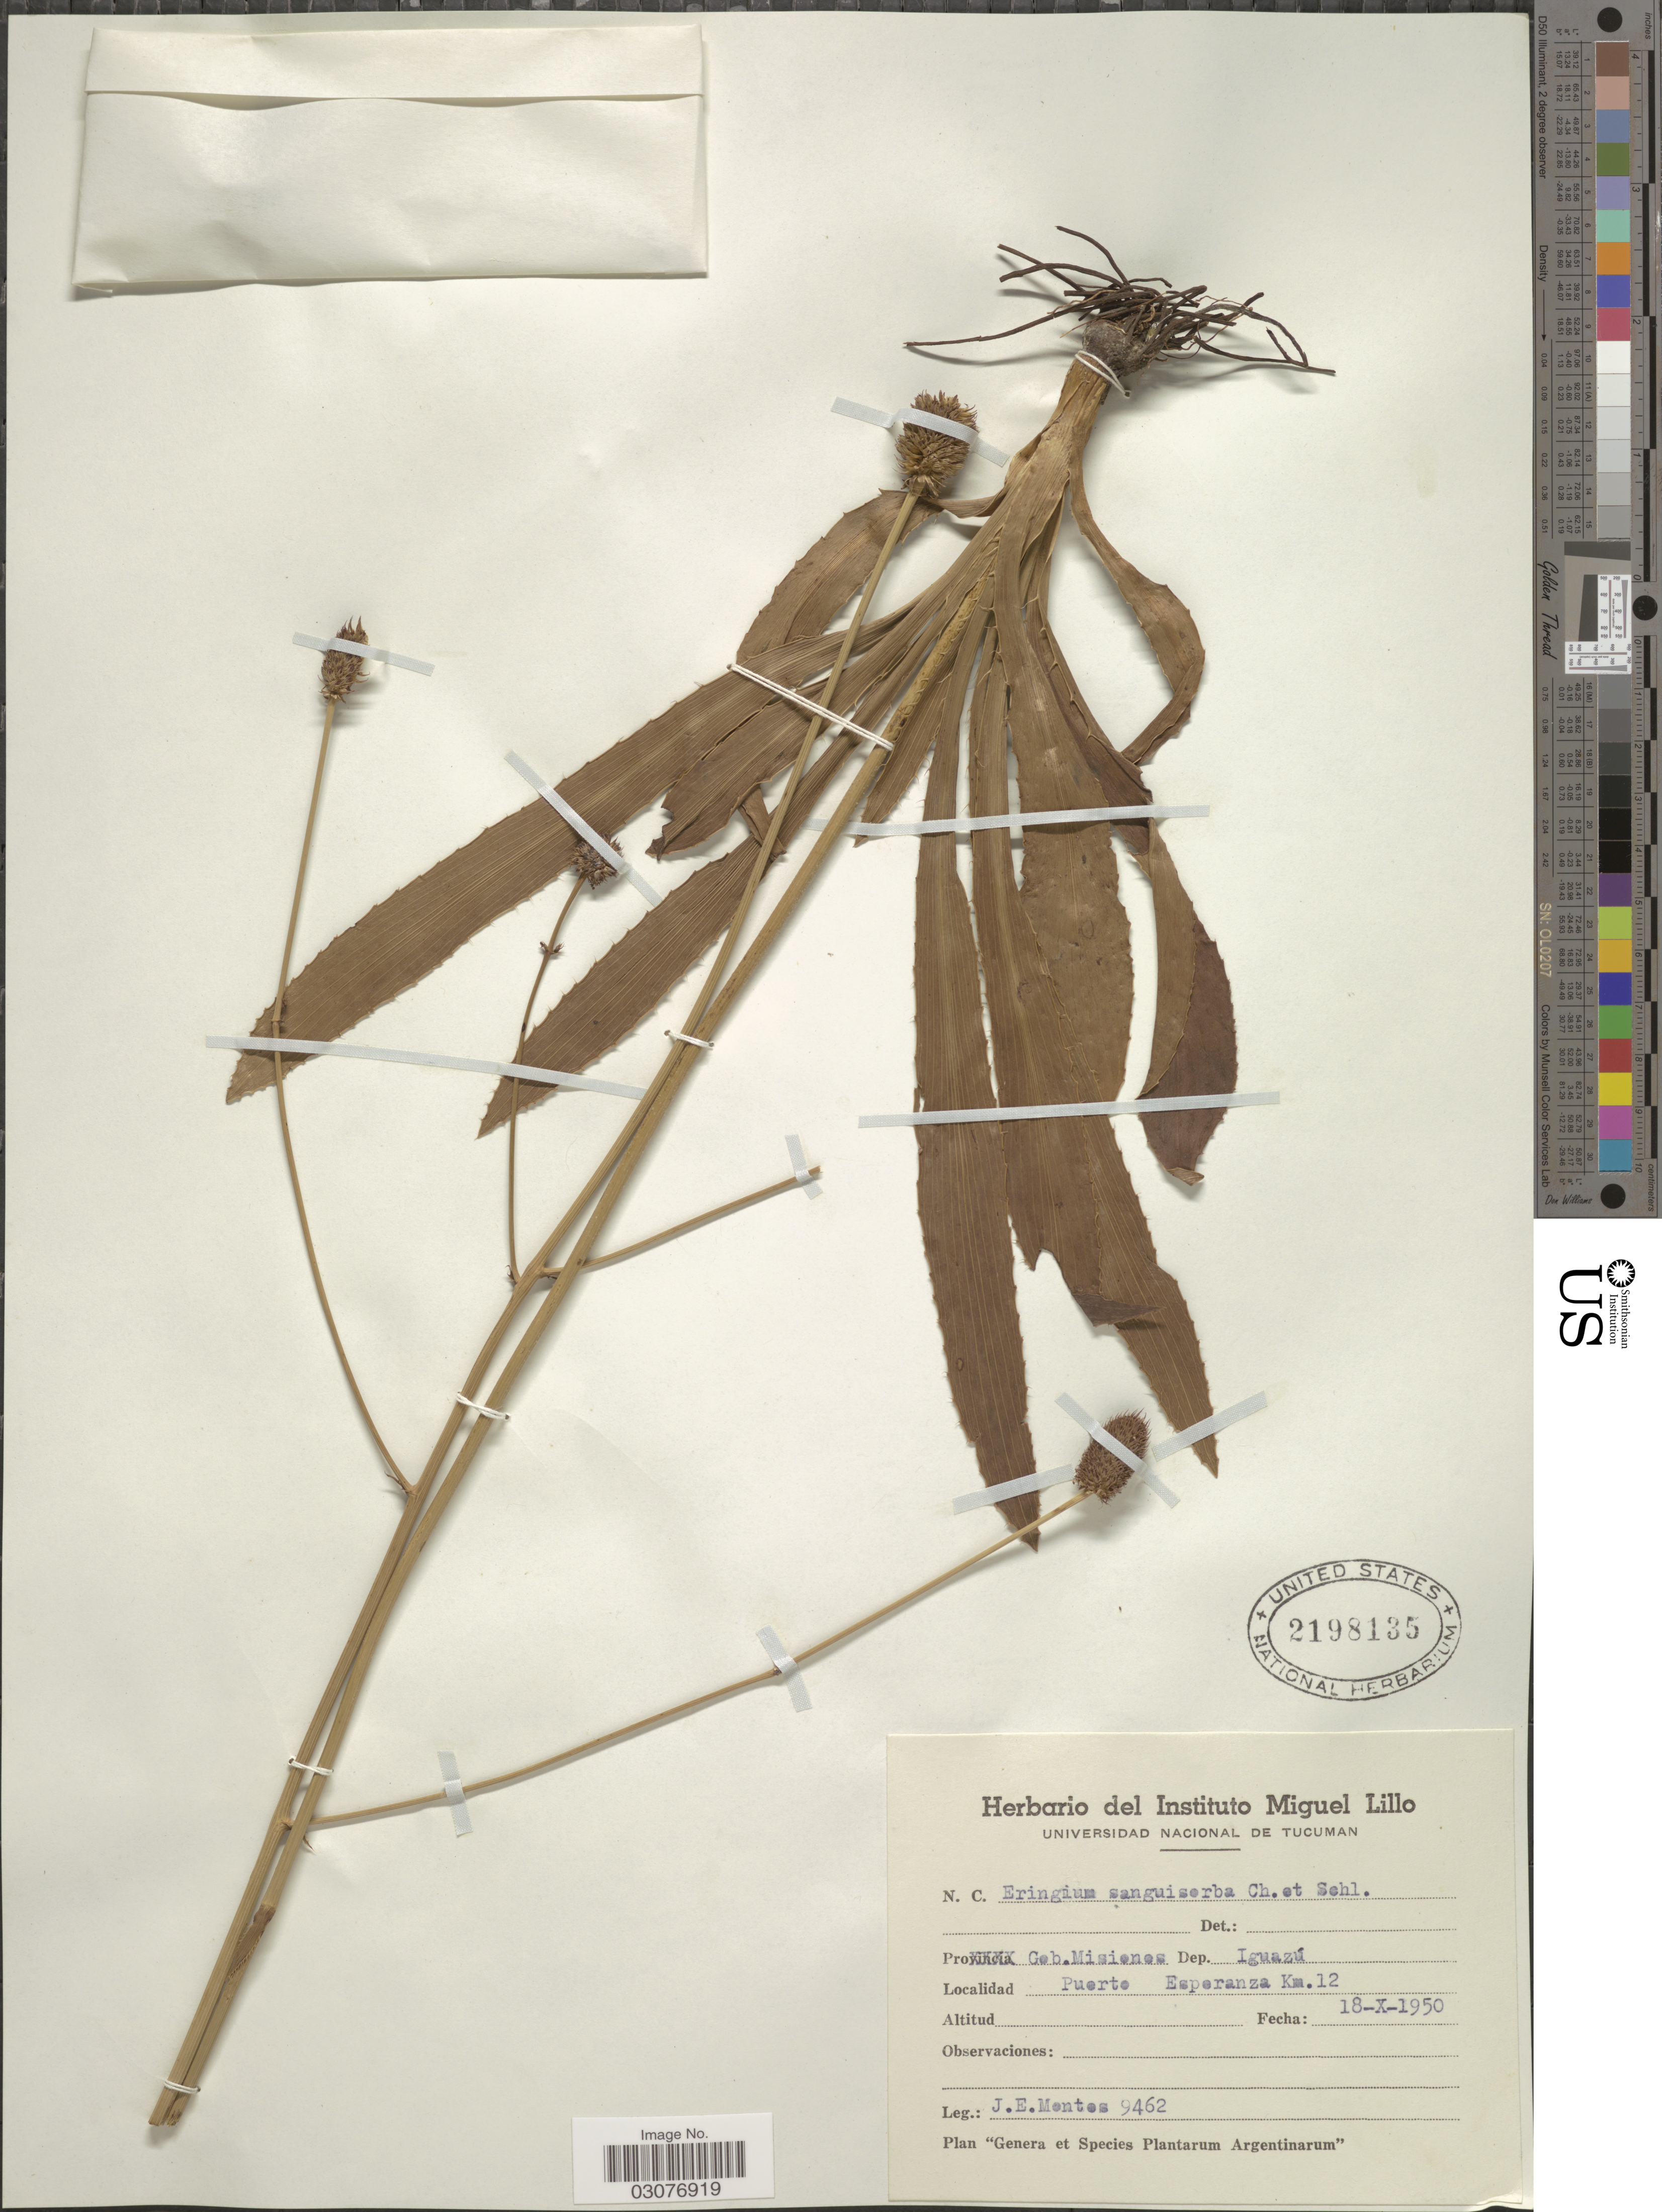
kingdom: Plantae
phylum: Tracheophyta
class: Magnoliopsida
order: Apiales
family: Apiaceae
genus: Eryngium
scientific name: Eryngium sanguisorba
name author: Cham. & Schltdl.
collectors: J. E. Montes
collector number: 9462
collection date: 1950-10-18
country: Argentina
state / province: Misiones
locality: Gob. Misiones. Dep. Iguazú. Puerto Esperanza Km. 12.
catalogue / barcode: US 2198135